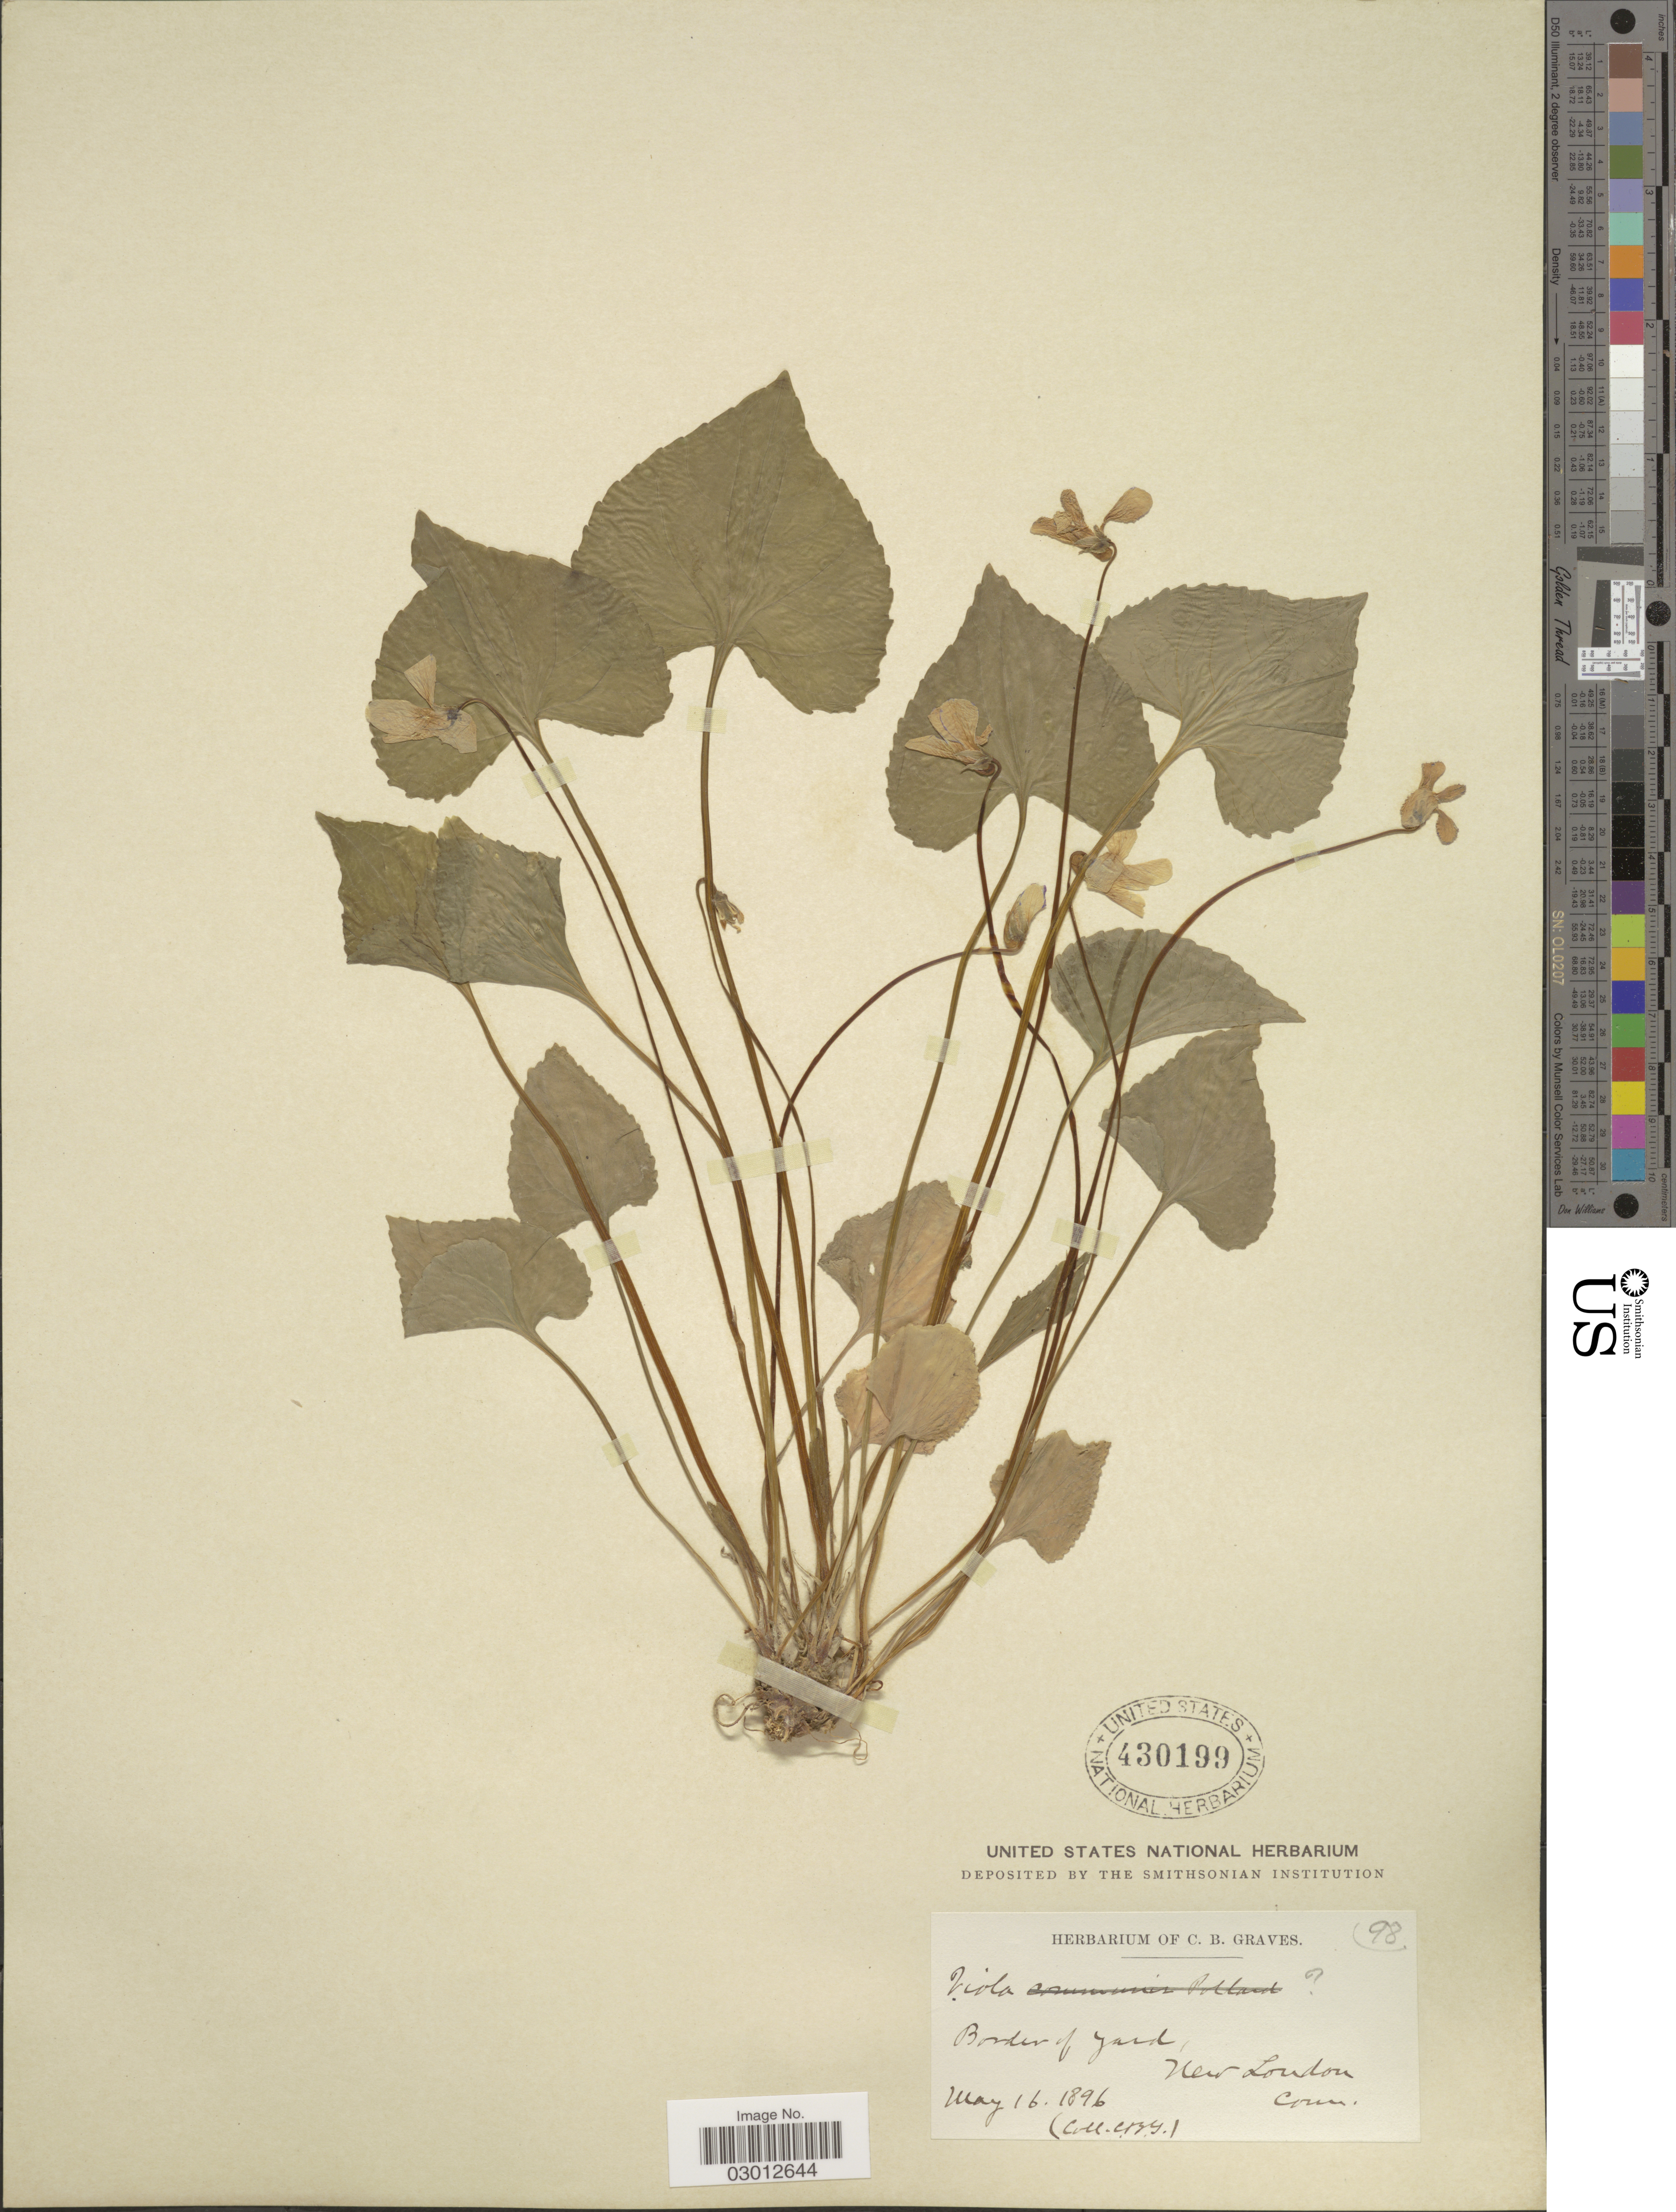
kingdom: Plantae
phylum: Tracheophyta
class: Magnoliopsida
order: Malpighiales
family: Violaceae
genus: Viola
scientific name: Viola papilionacea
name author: Pursh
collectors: C. Graves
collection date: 1896-05-16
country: United States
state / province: Connecticut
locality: Border of Yard, New London.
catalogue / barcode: US 430199